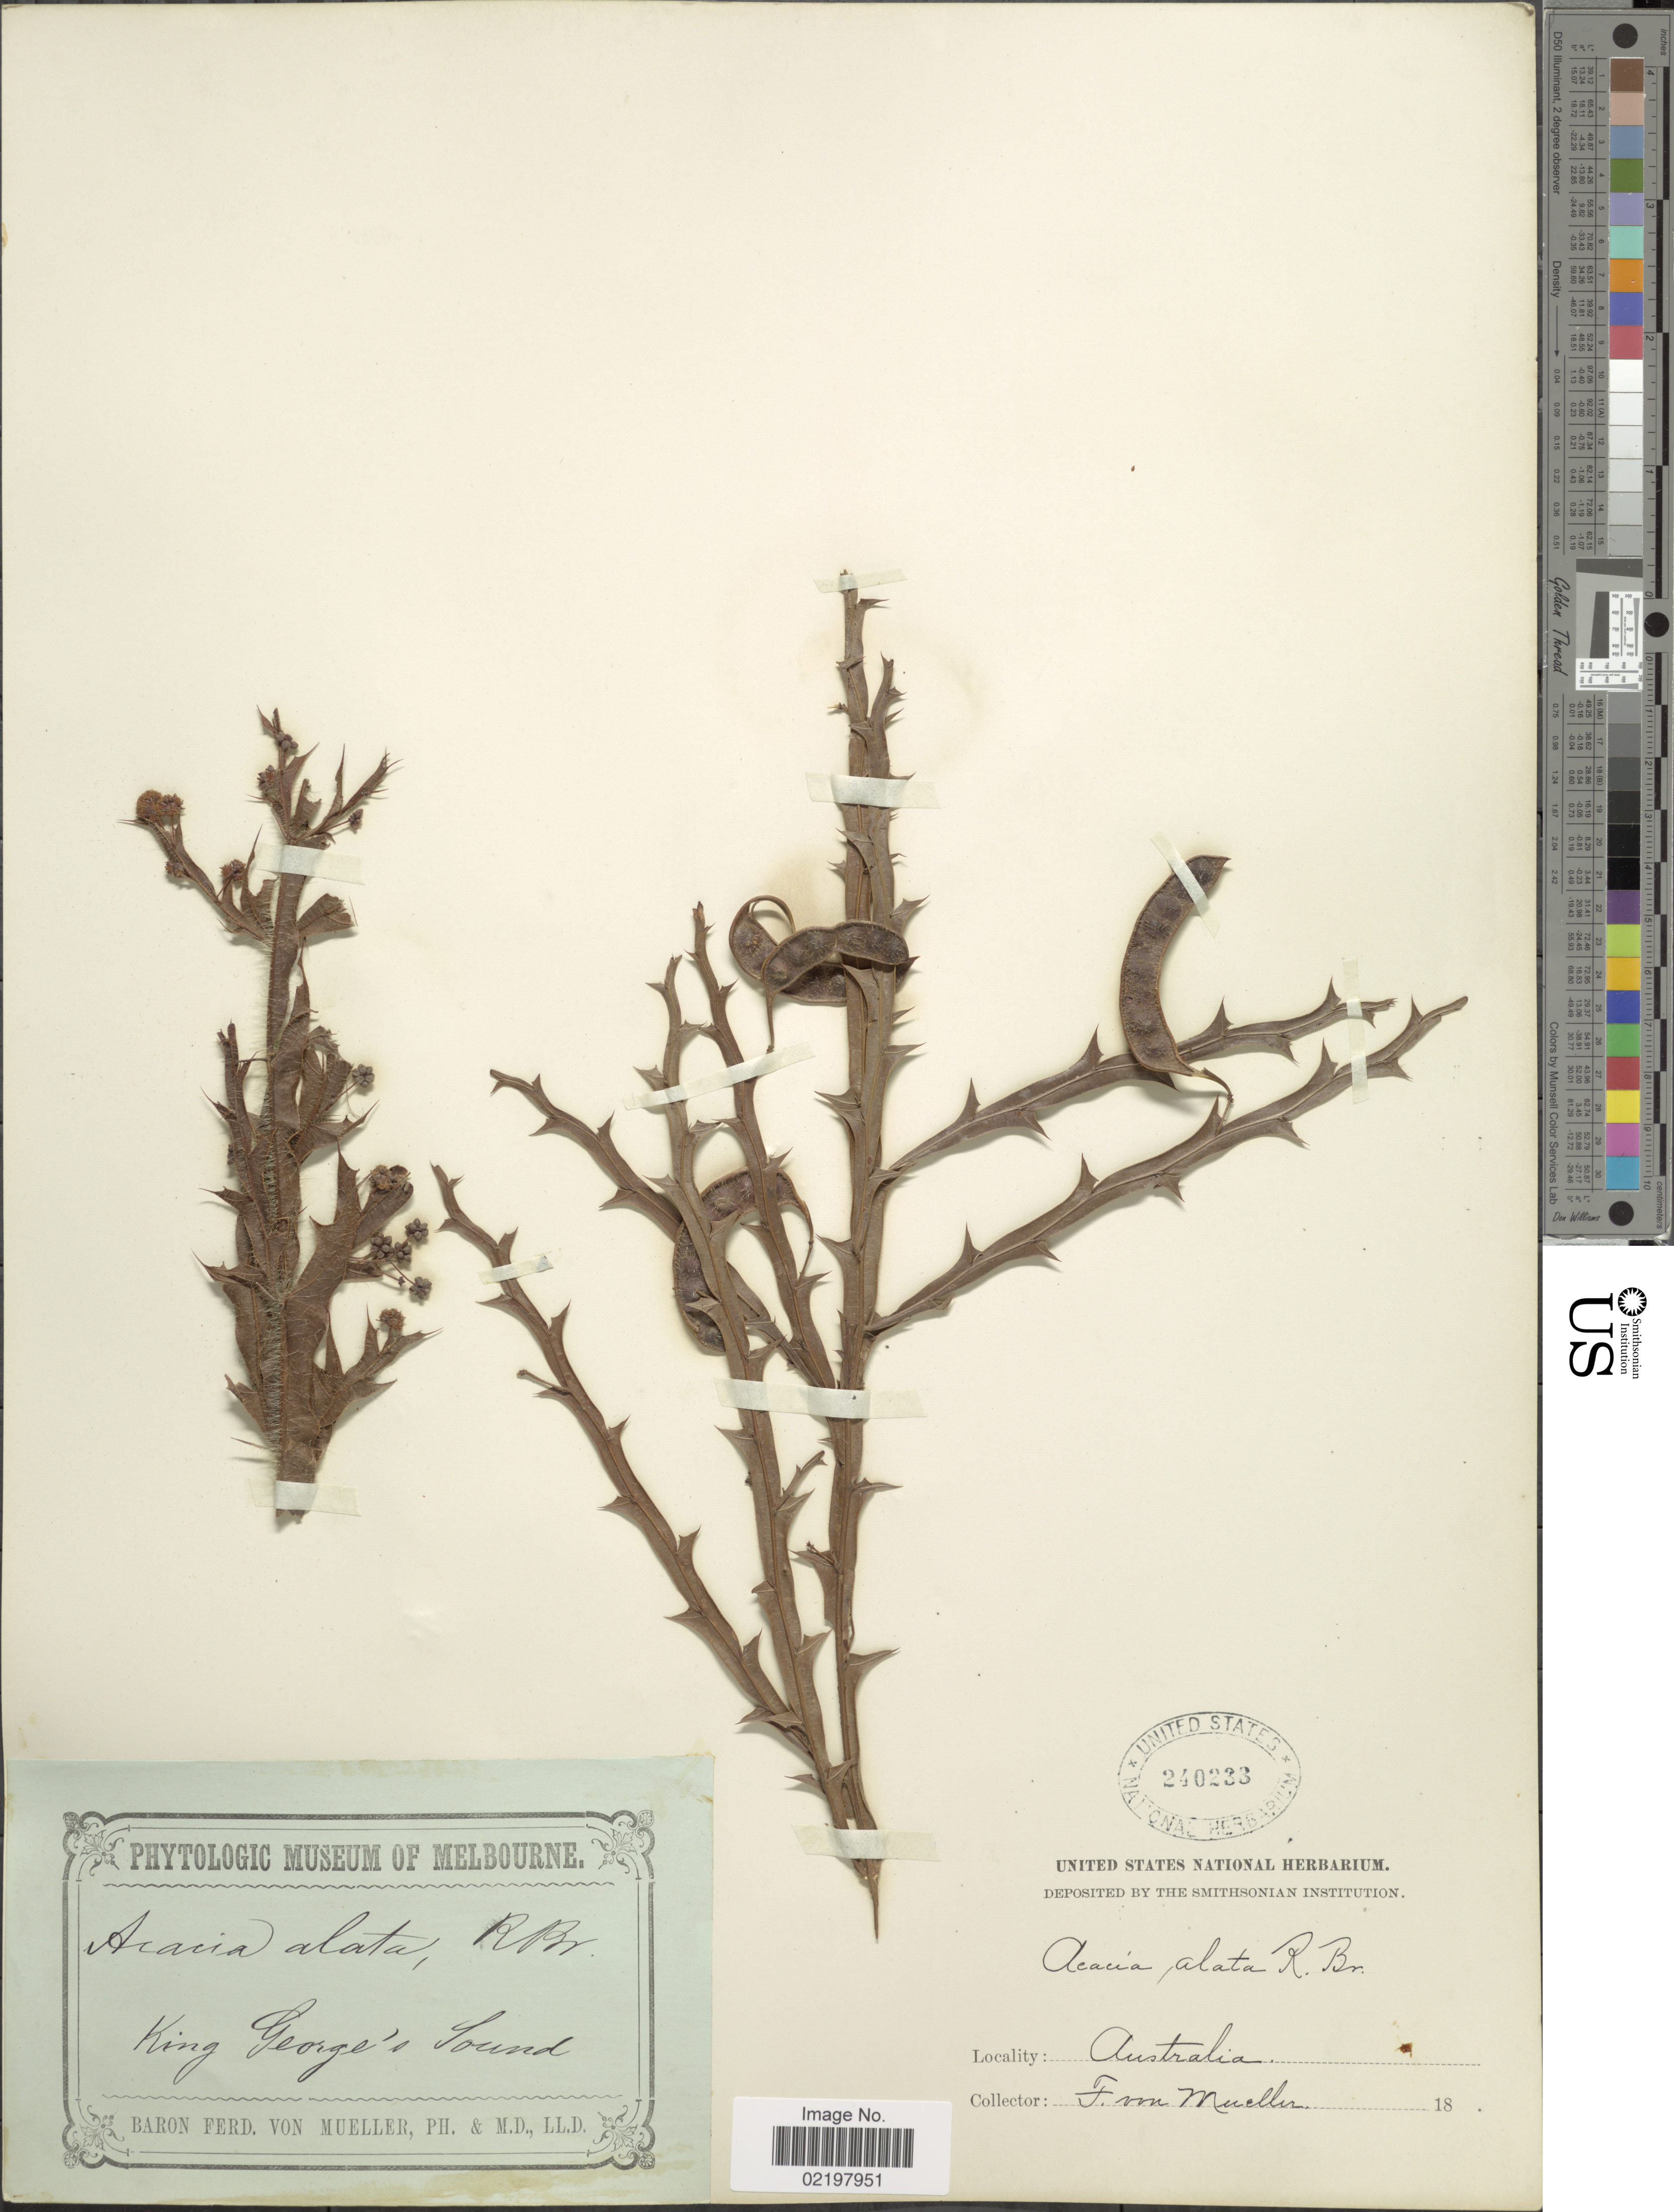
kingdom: Plantae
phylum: Tracheophyta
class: Magnoliopsida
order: Fabales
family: Fabaceae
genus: Acacia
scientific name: Acacia alata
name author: R. Br.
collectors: F. von Mueller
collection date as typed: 18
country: Australia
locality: King George's Sound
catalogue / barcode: US 240233